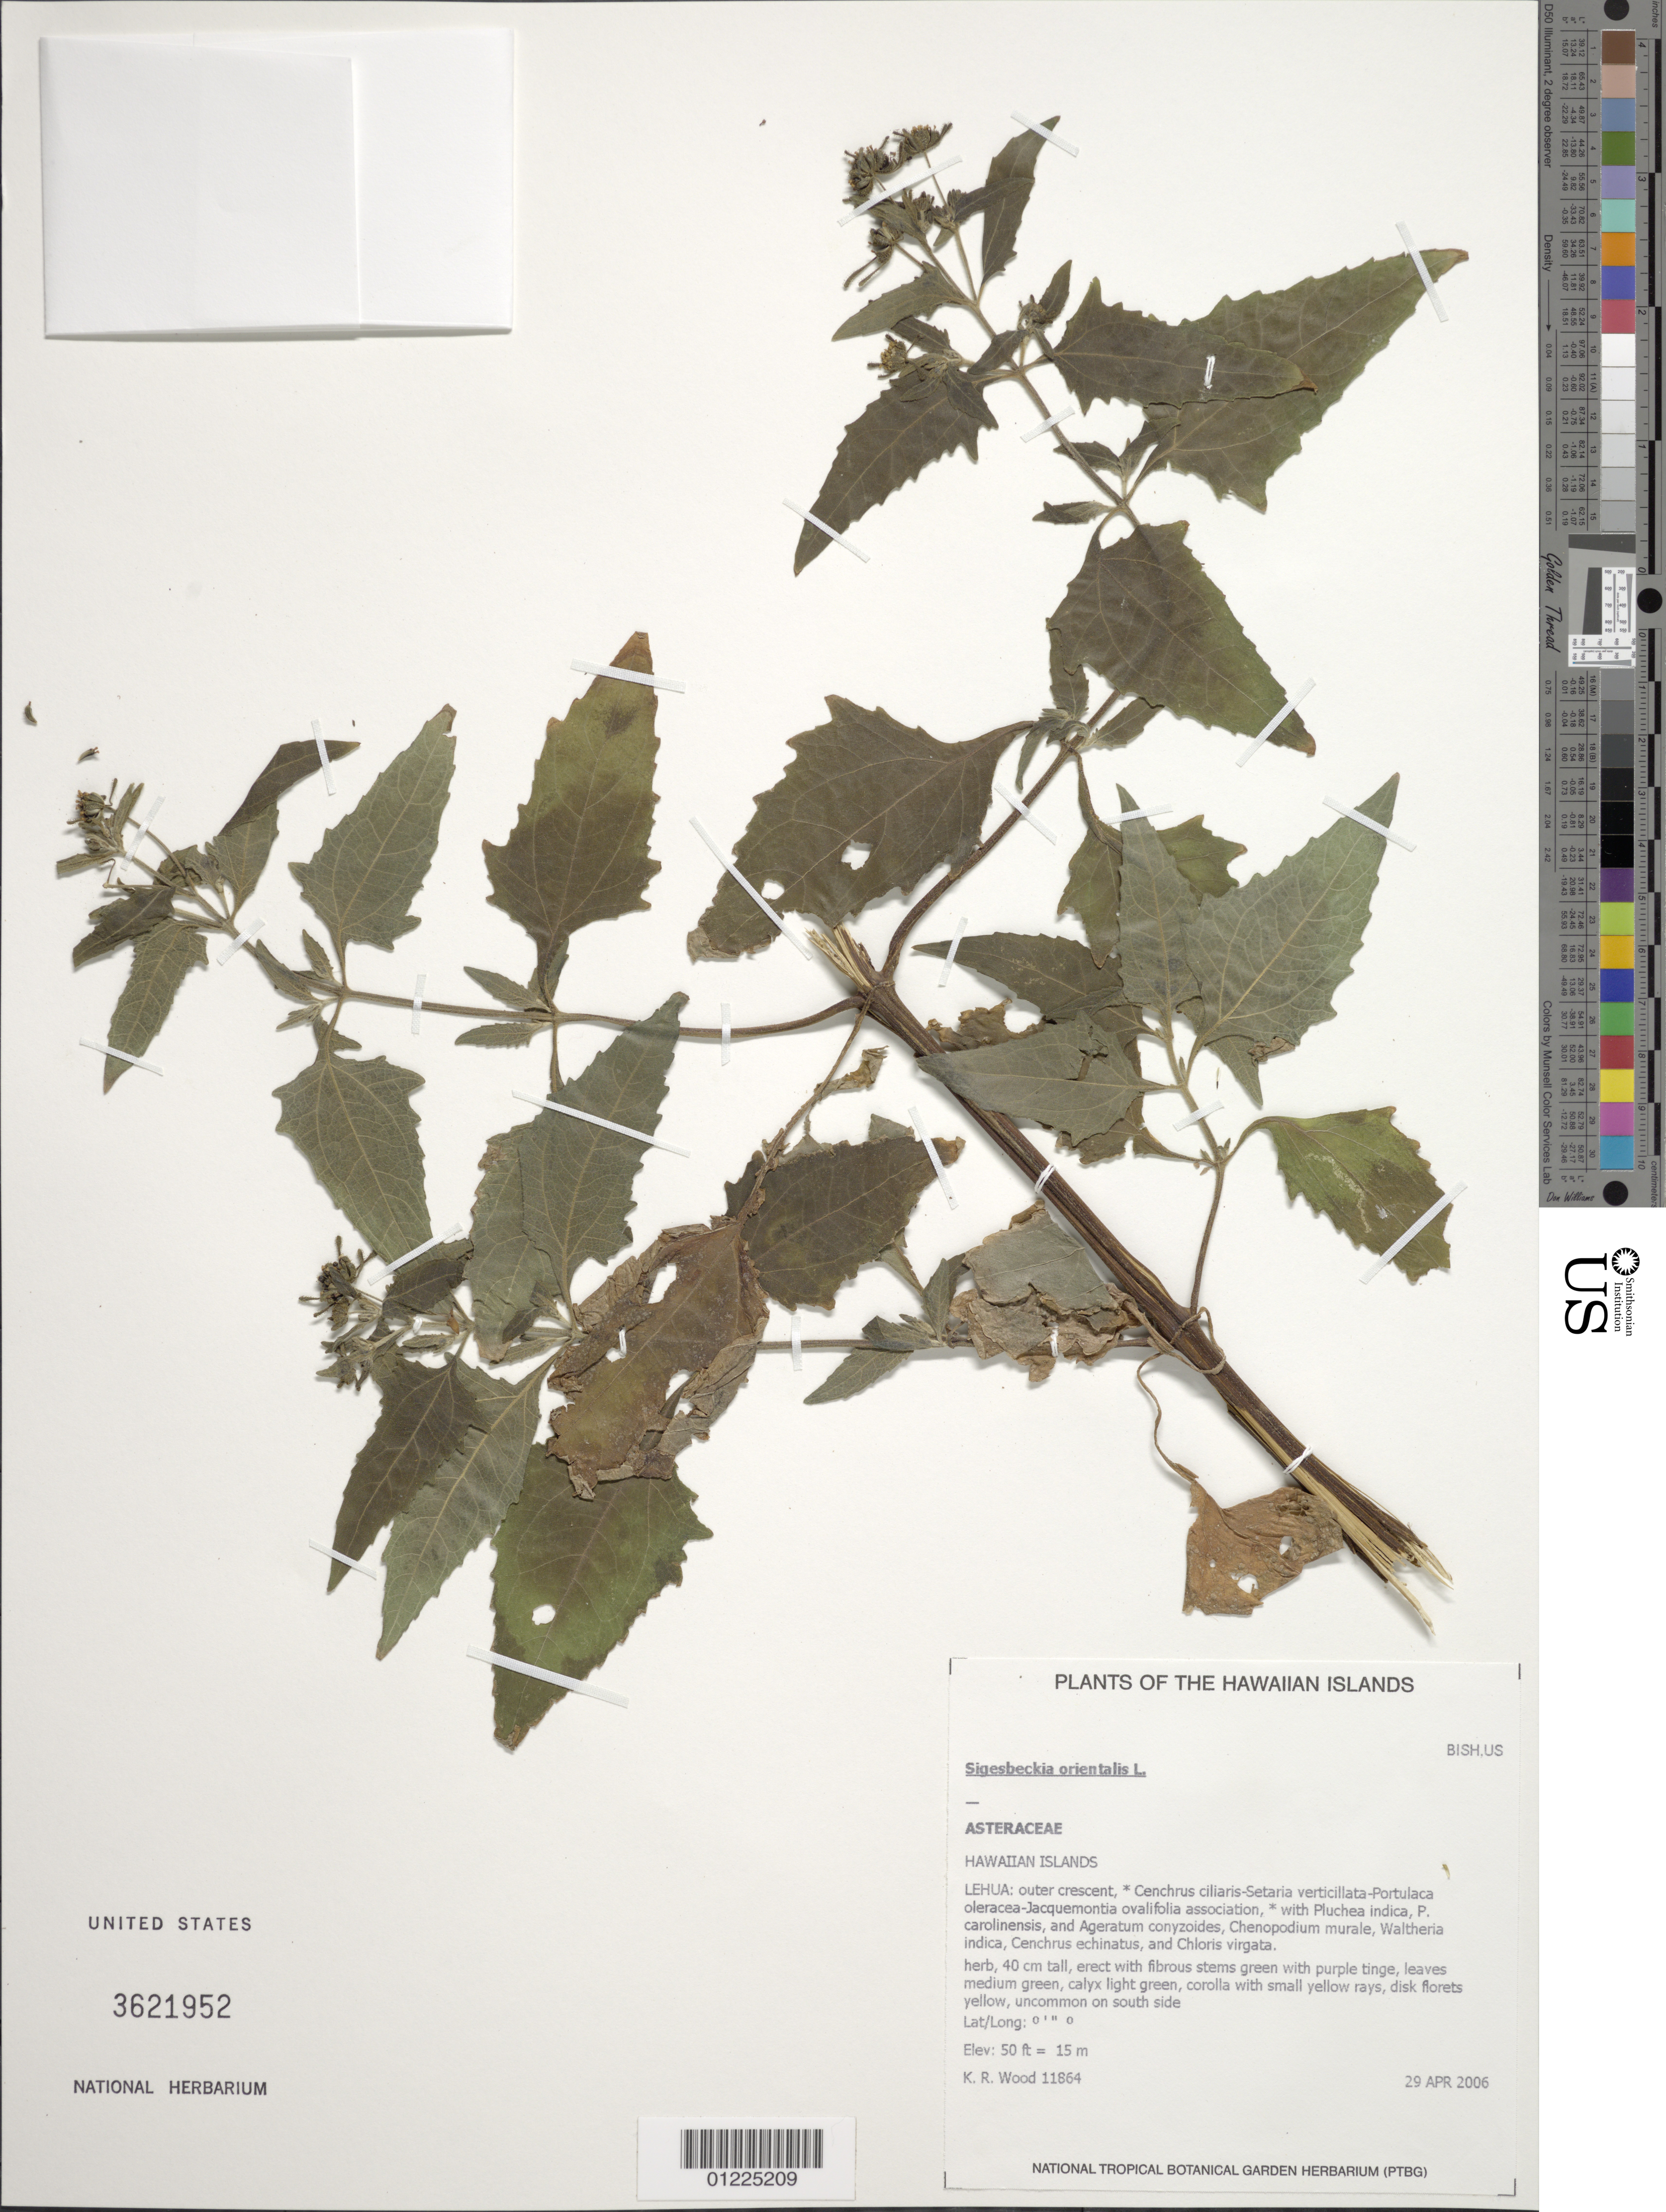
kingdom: Plantae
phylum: Tracheophyta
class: Magnoliopsida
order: Asterales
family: Asteraceae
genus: Sigesbeckia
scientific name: Sigesbeckia orientalis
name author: L.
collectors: K. R. Wood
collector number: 11864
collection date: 2006-04-29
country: United States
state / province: Hawaii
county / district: Kauai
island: Lehua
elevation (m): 15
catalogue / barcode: US 3621952